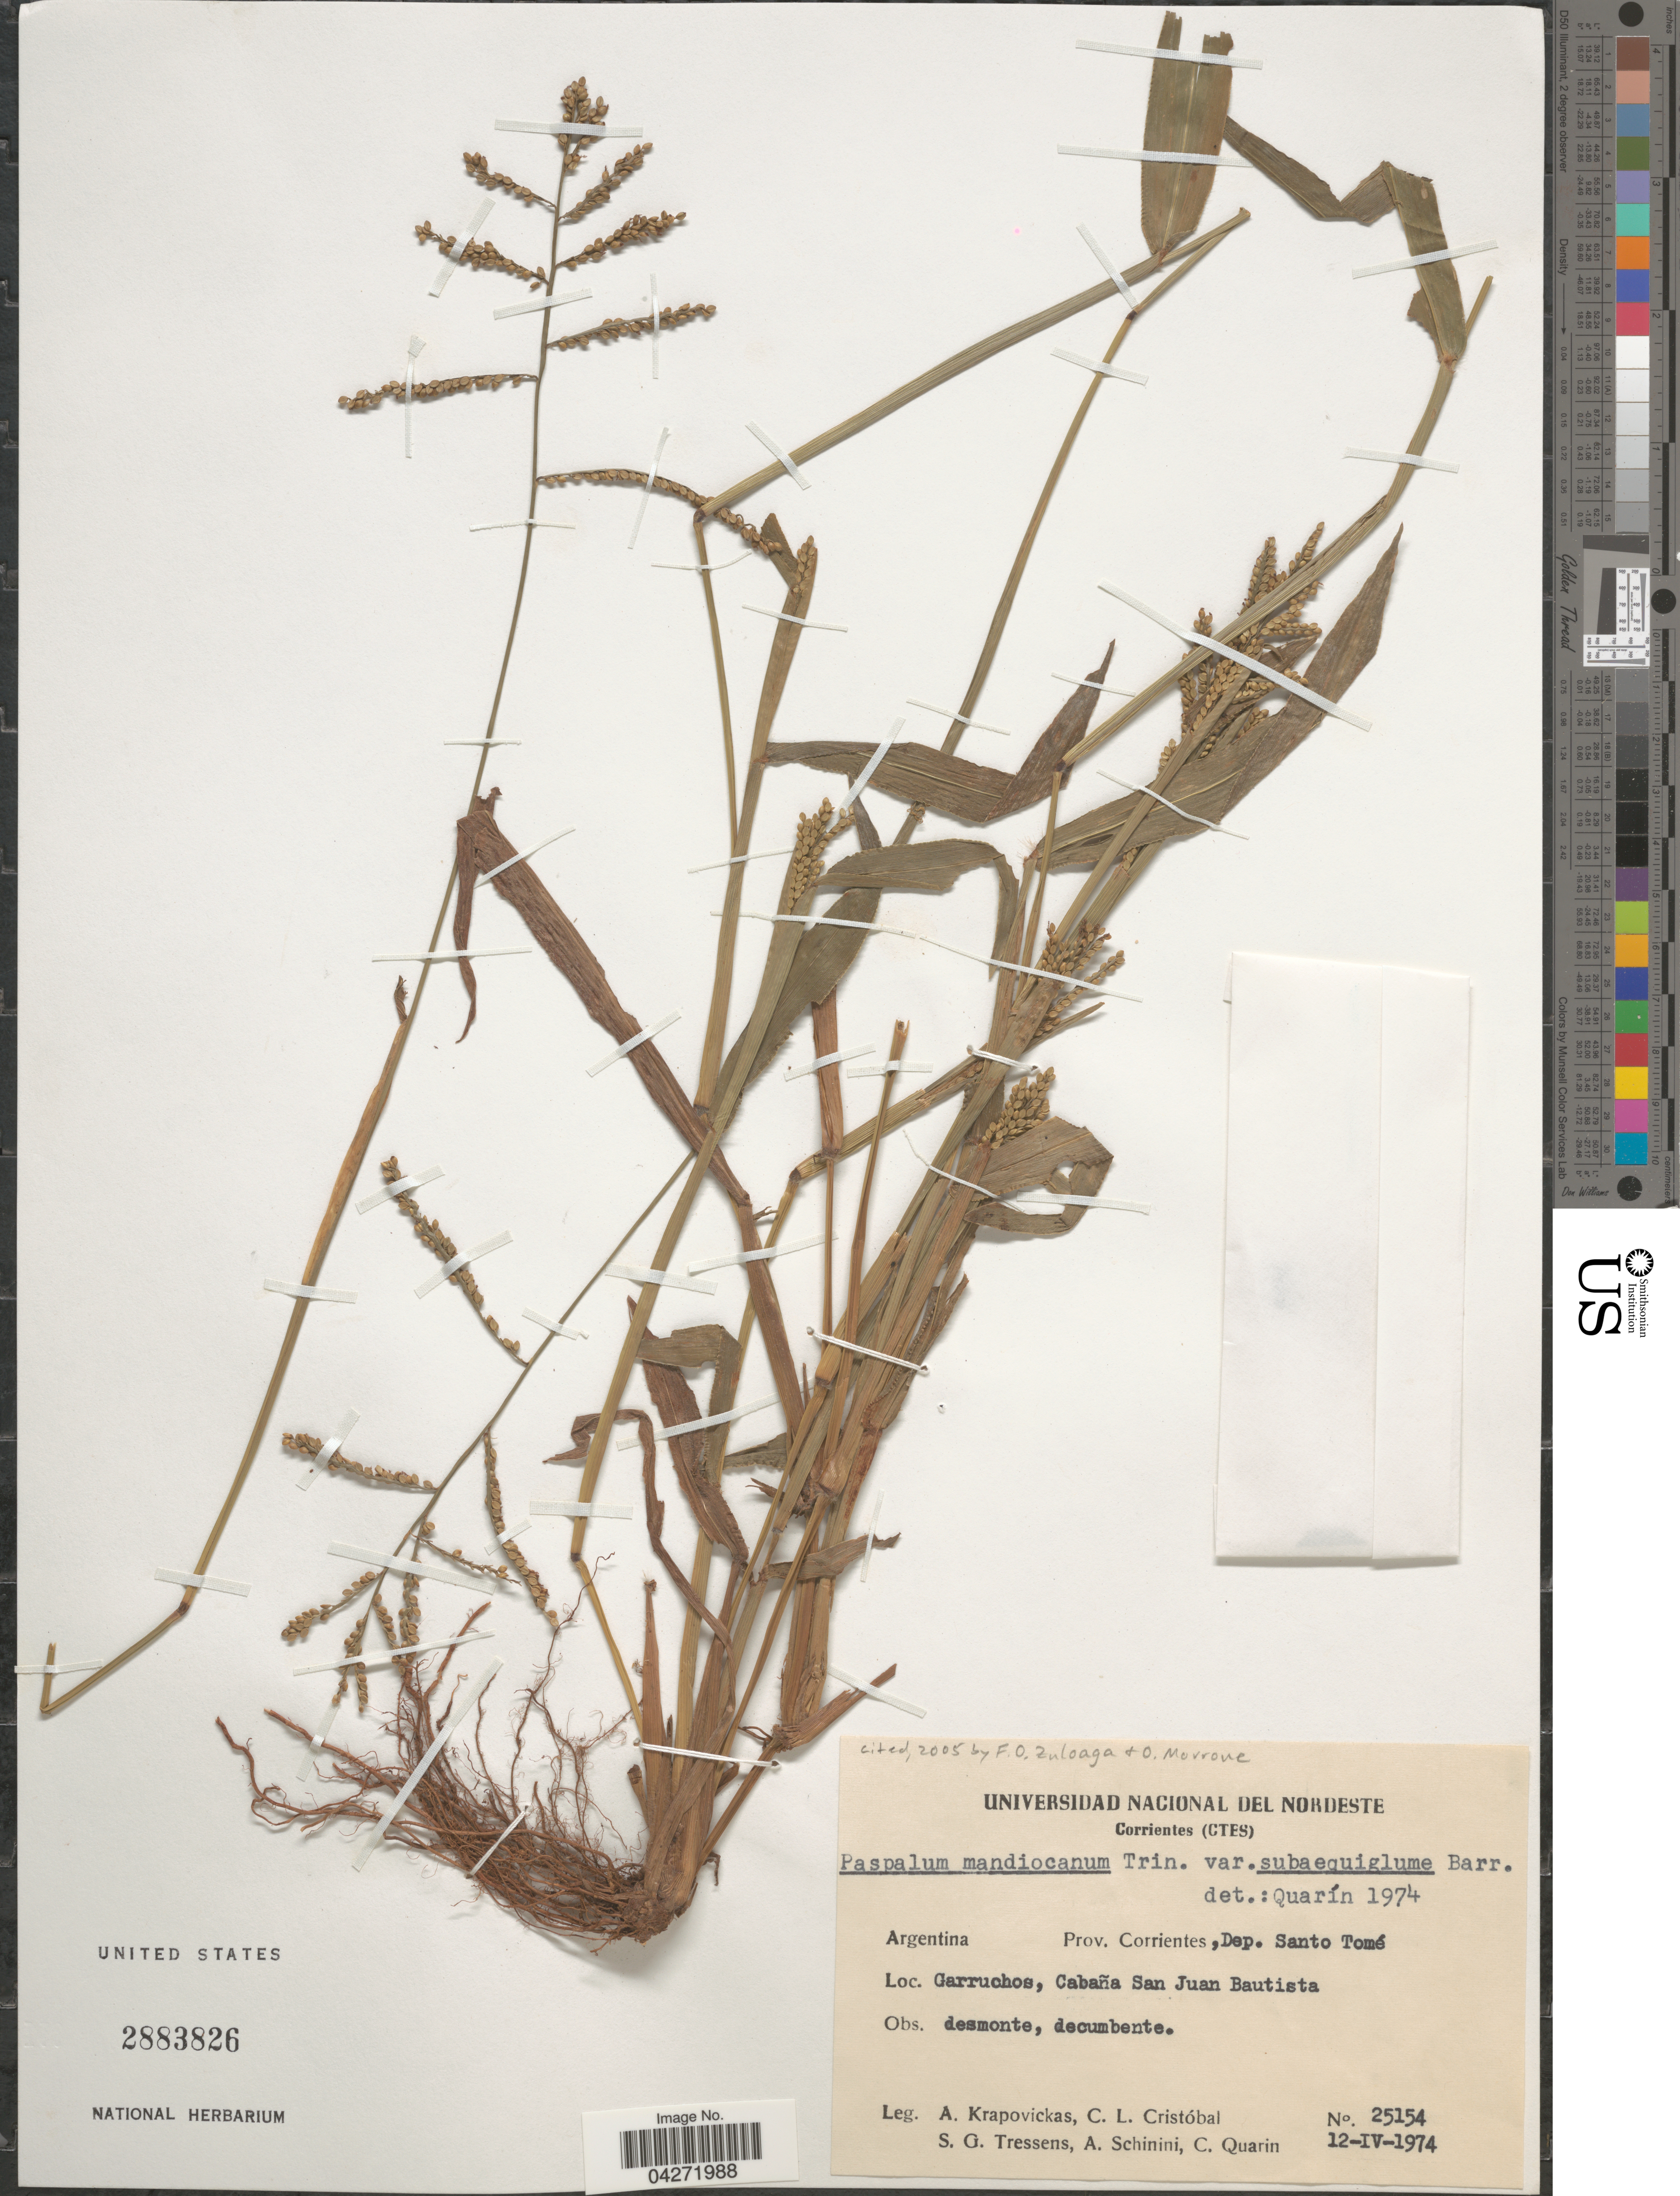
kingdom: Plantae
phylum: Tracheophyta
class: Liliopsida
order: Poales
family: Poaceae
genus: Paspalum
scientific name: Paspalum mandiocanum var. subaequiglume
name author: I.L. Barreto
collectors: A. Krapovickas, C. L. Cristóbal, S. Tressens, A. Schinini & C. Quarin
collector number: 25154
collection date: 1974-04-12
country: Argentina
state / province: Corrientes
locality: Dep. Santo Tomé. Garruchos, Cabaña San Juan Bautista.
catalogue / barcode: US 2883826